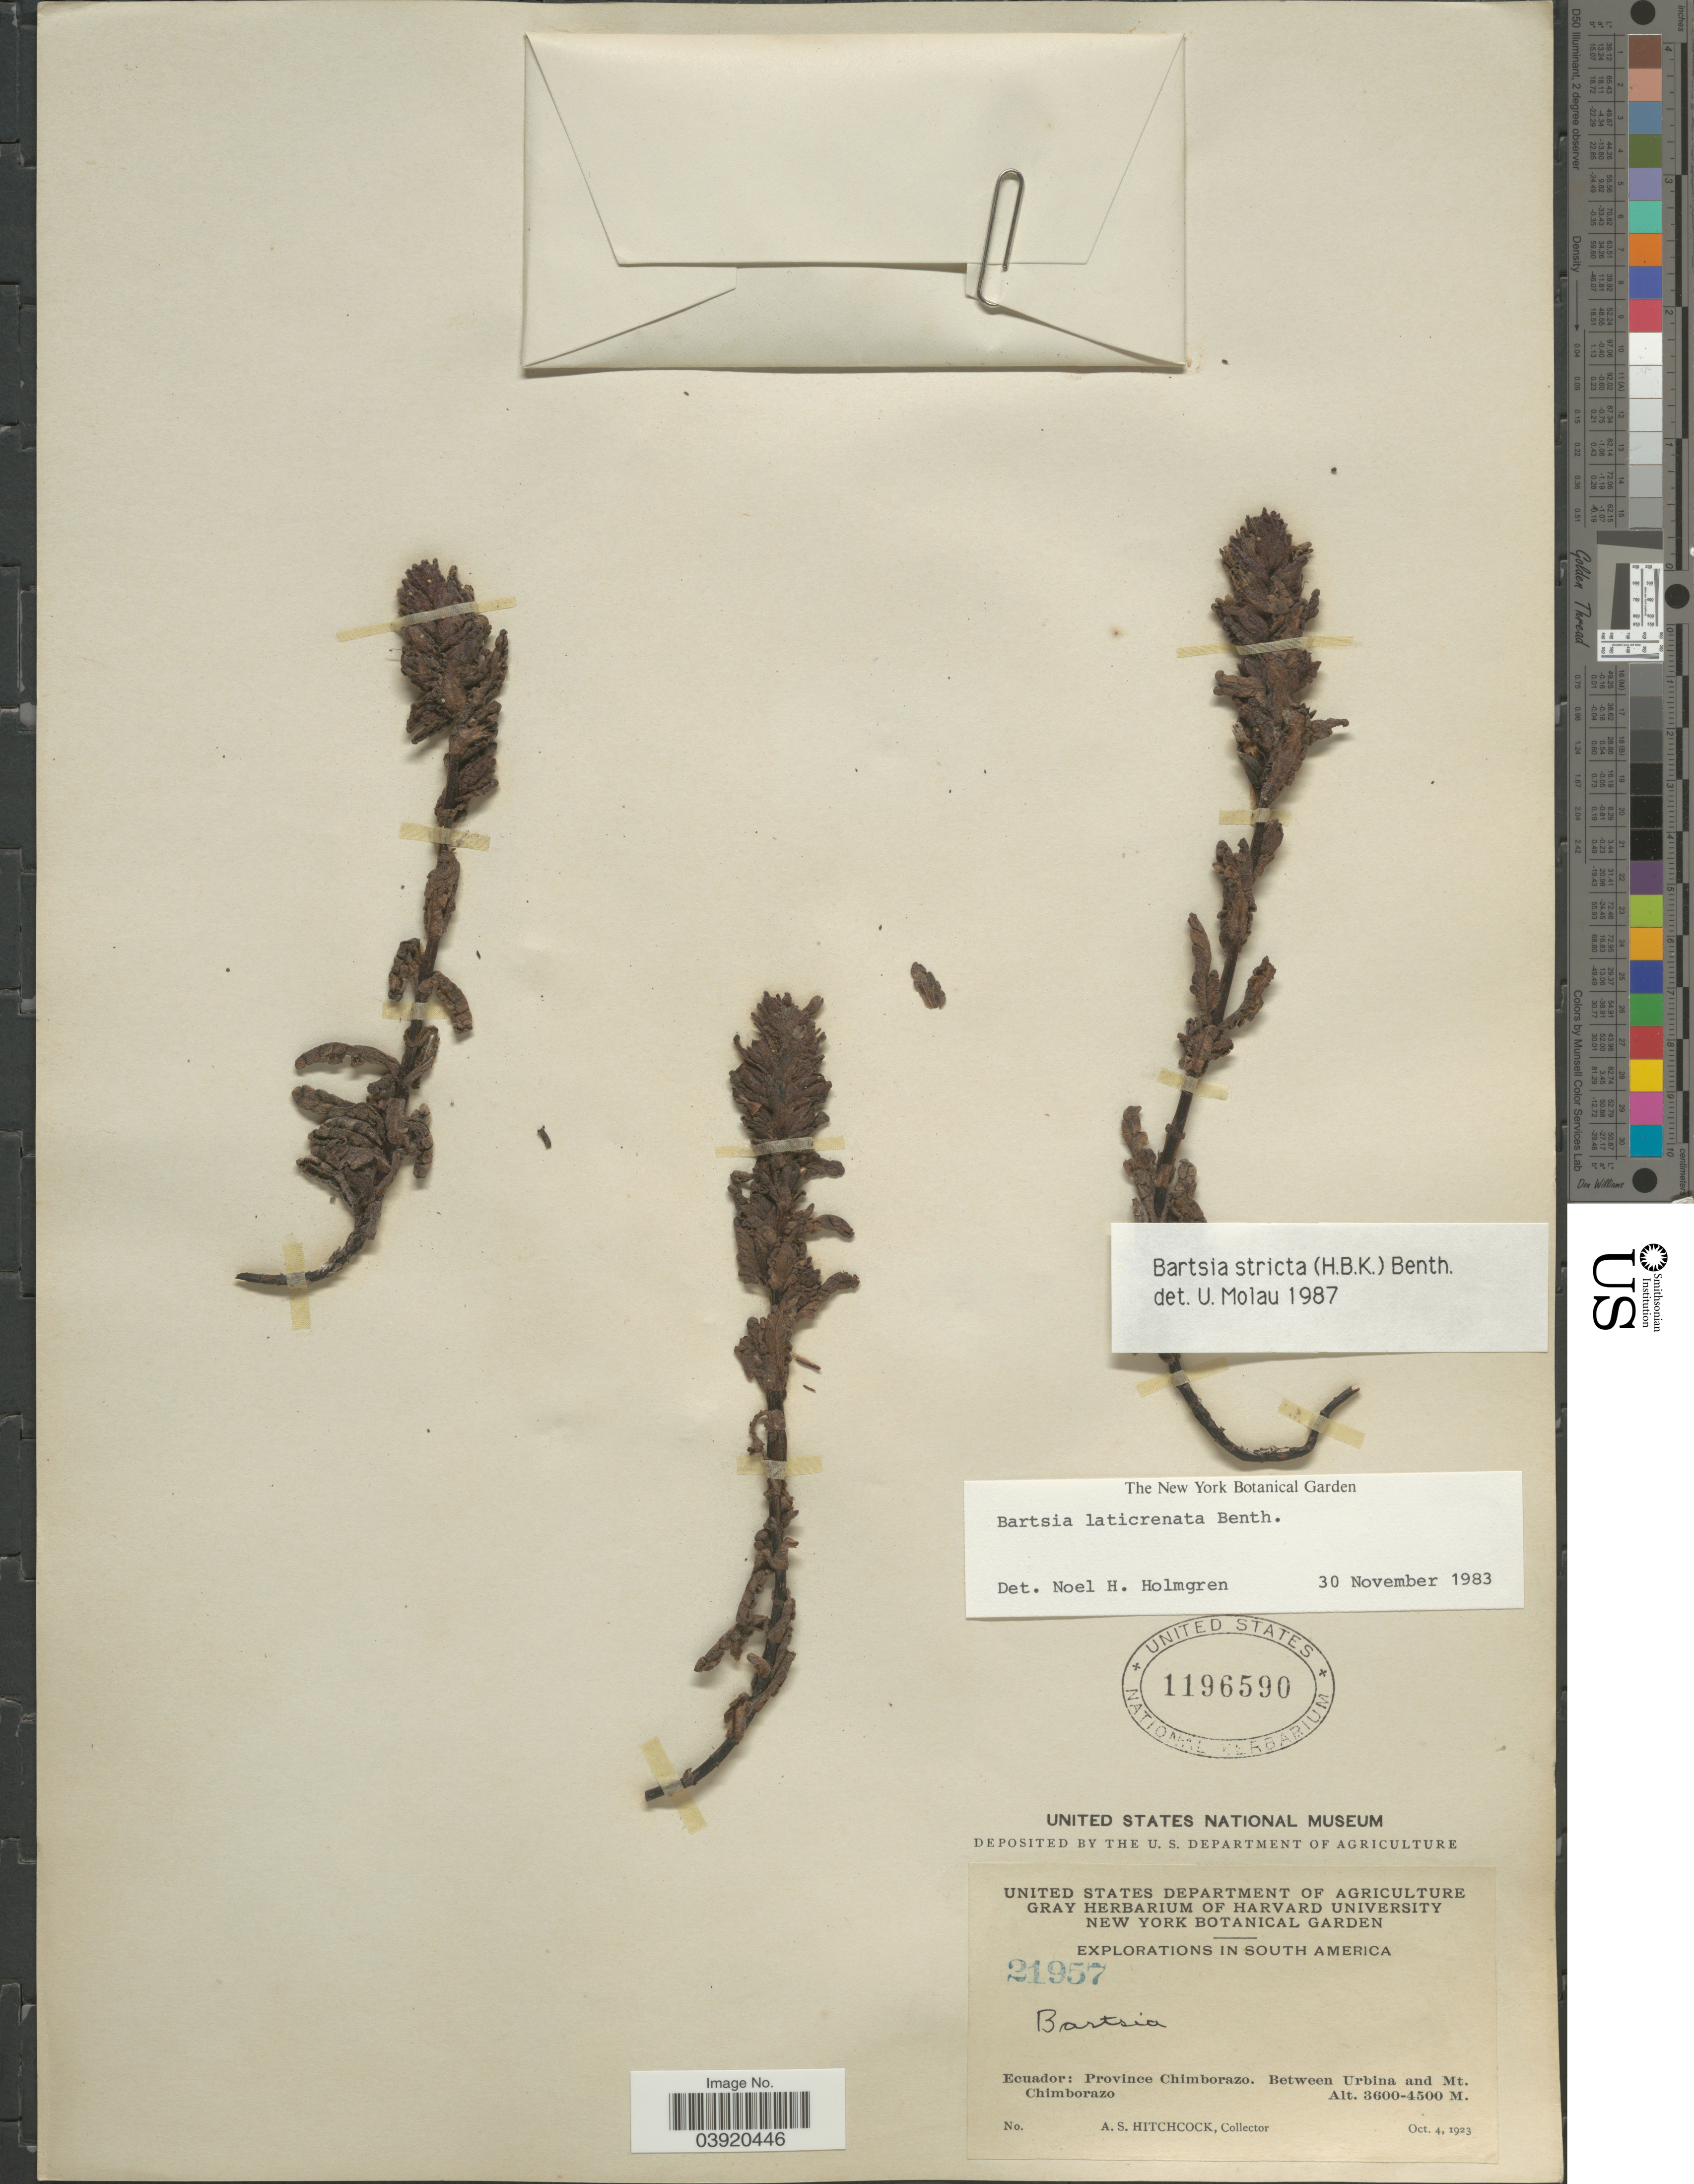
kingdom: Plantae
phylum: Tracheophyta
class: Magnoliopsida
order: Lamiales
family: Orobanchaceae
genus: Bartsia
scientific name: Bartsia stricta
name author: (Kunth) Benth.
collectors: A. S. Hitchcock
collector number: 21957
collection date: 1923-10-04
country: Ecuador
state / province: Chimborazo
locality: Between Urbina and Mt. Chimborazo.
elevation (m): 3600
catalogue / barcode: US 1196590